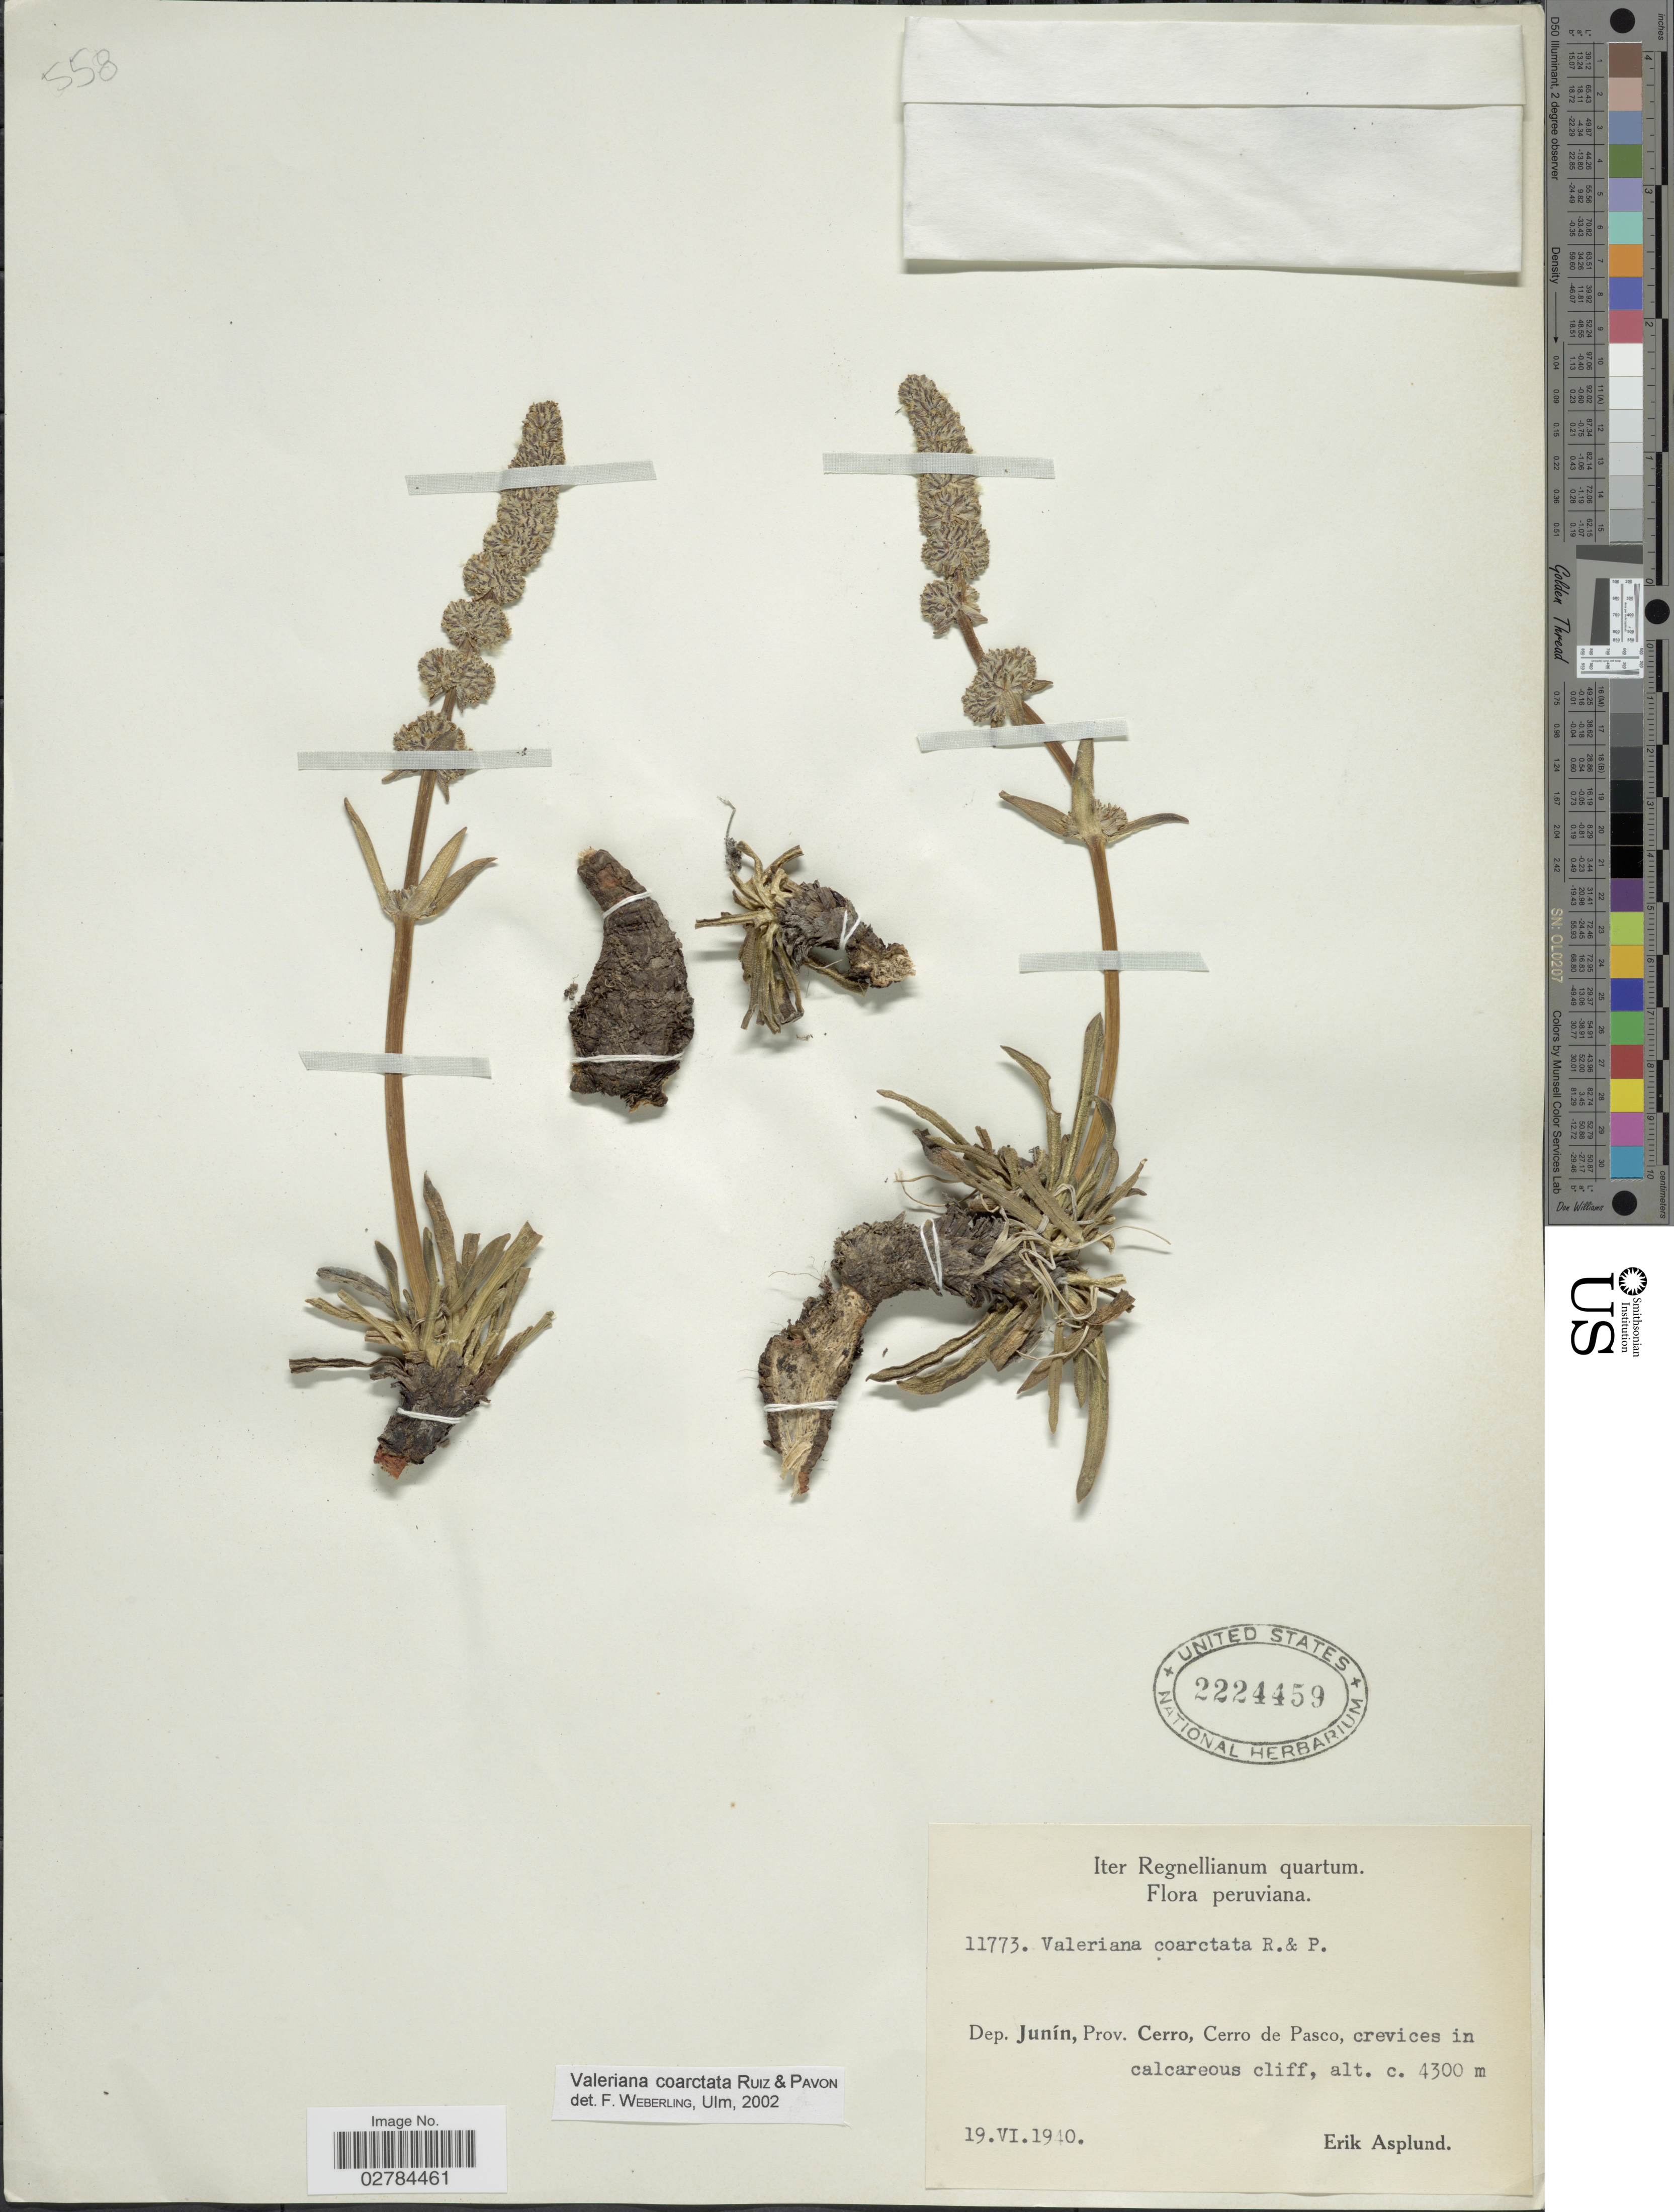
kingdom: Plantae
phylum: Tracheophyta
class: Magnoliopsida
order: Dipsacales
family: Caprifoliaceae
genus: Valeriana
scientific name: Valeriana coarctata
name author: Ruiz & Pav.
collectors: E. Asplund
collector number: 11773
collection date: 1940-06-19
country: Peru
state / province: Junín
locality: Dep. Junín, Prov. Cerro, Cerro de Pasco.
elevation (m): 4300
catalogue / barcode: US 2224459